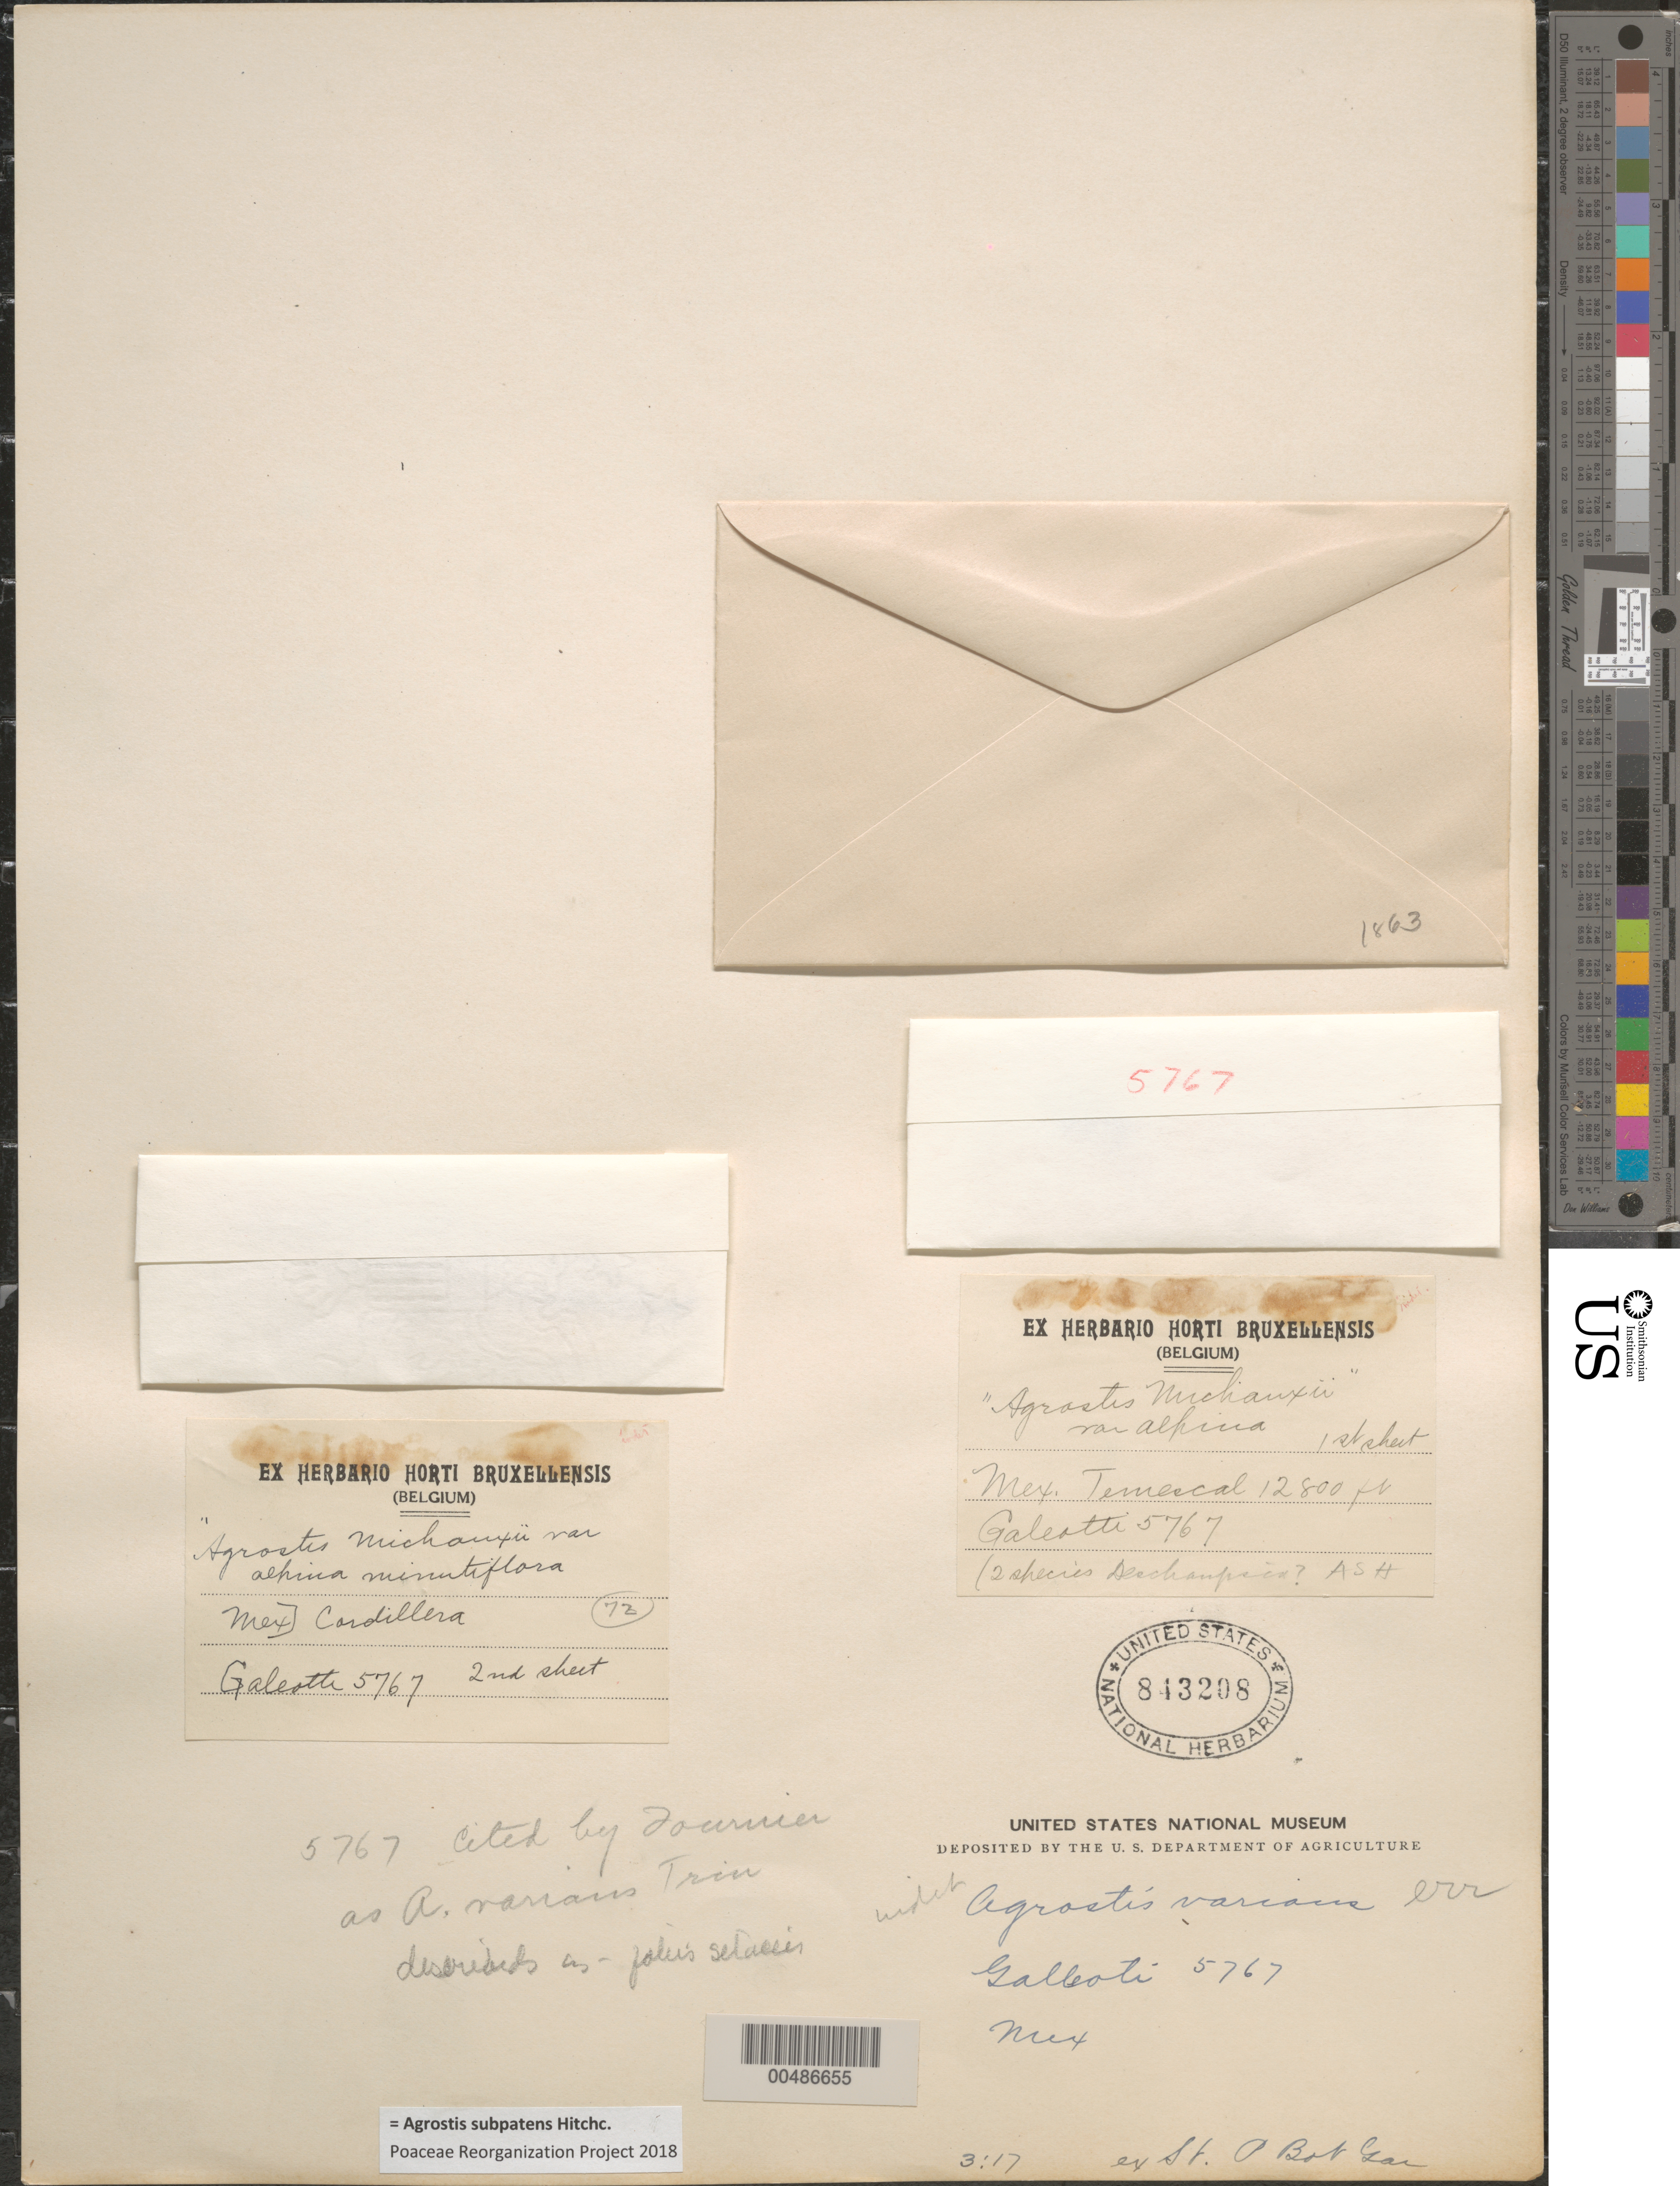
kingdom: Plantae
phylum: Tracheophyta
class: Liliopsida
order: Poales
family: Poaceae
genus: Agrostis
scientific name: Agrostis subpatens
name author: Hitchc.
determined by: Poaceae Reorganization Project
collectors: -. Galeatti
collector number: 5767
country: Mexico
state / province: Durango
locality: San Ramon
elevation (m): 3901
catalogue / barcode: US 843208